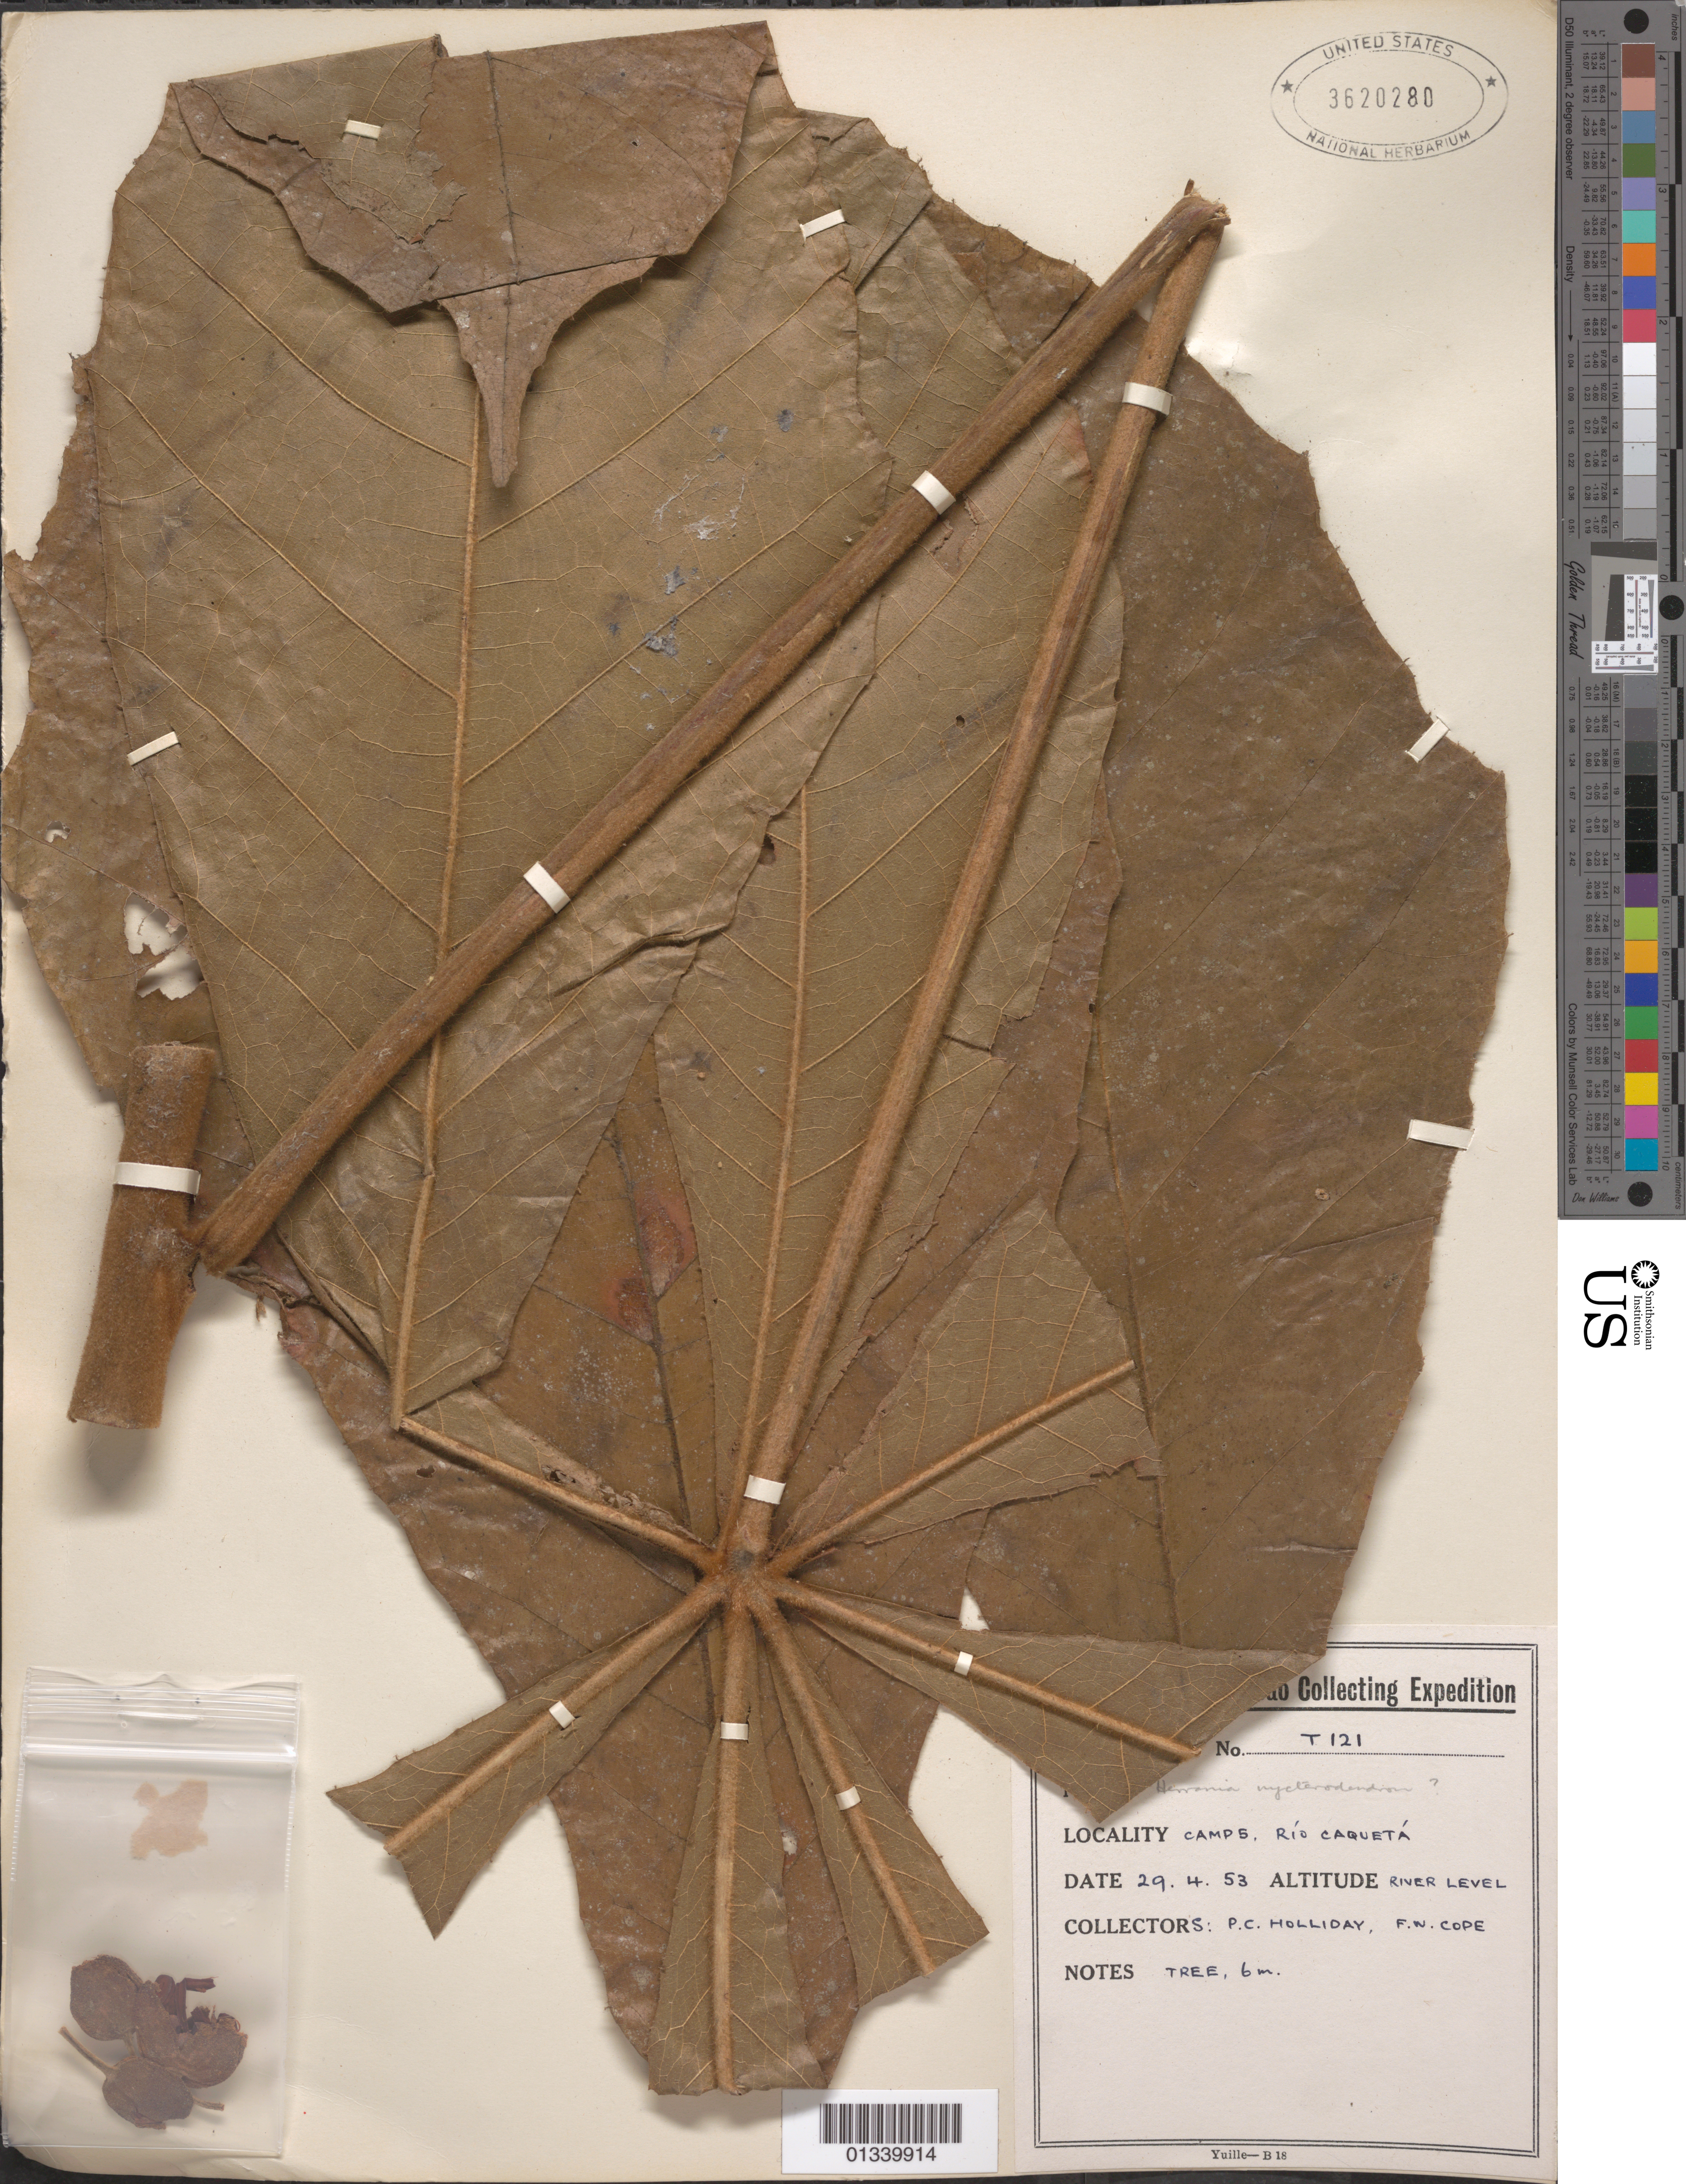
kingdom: Plantae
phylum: Tracheophyta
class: Magnoliopsida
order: Malvales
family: Malvaceae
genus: Herrania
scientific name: Herrania nycterodendron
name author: R.E. Schult.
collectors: P. C. Holliday & F. Cope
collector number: T-121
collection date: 1953-04-29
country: Colombia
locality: Camp 5, Rio Caqueta.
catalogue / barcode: US 3620280